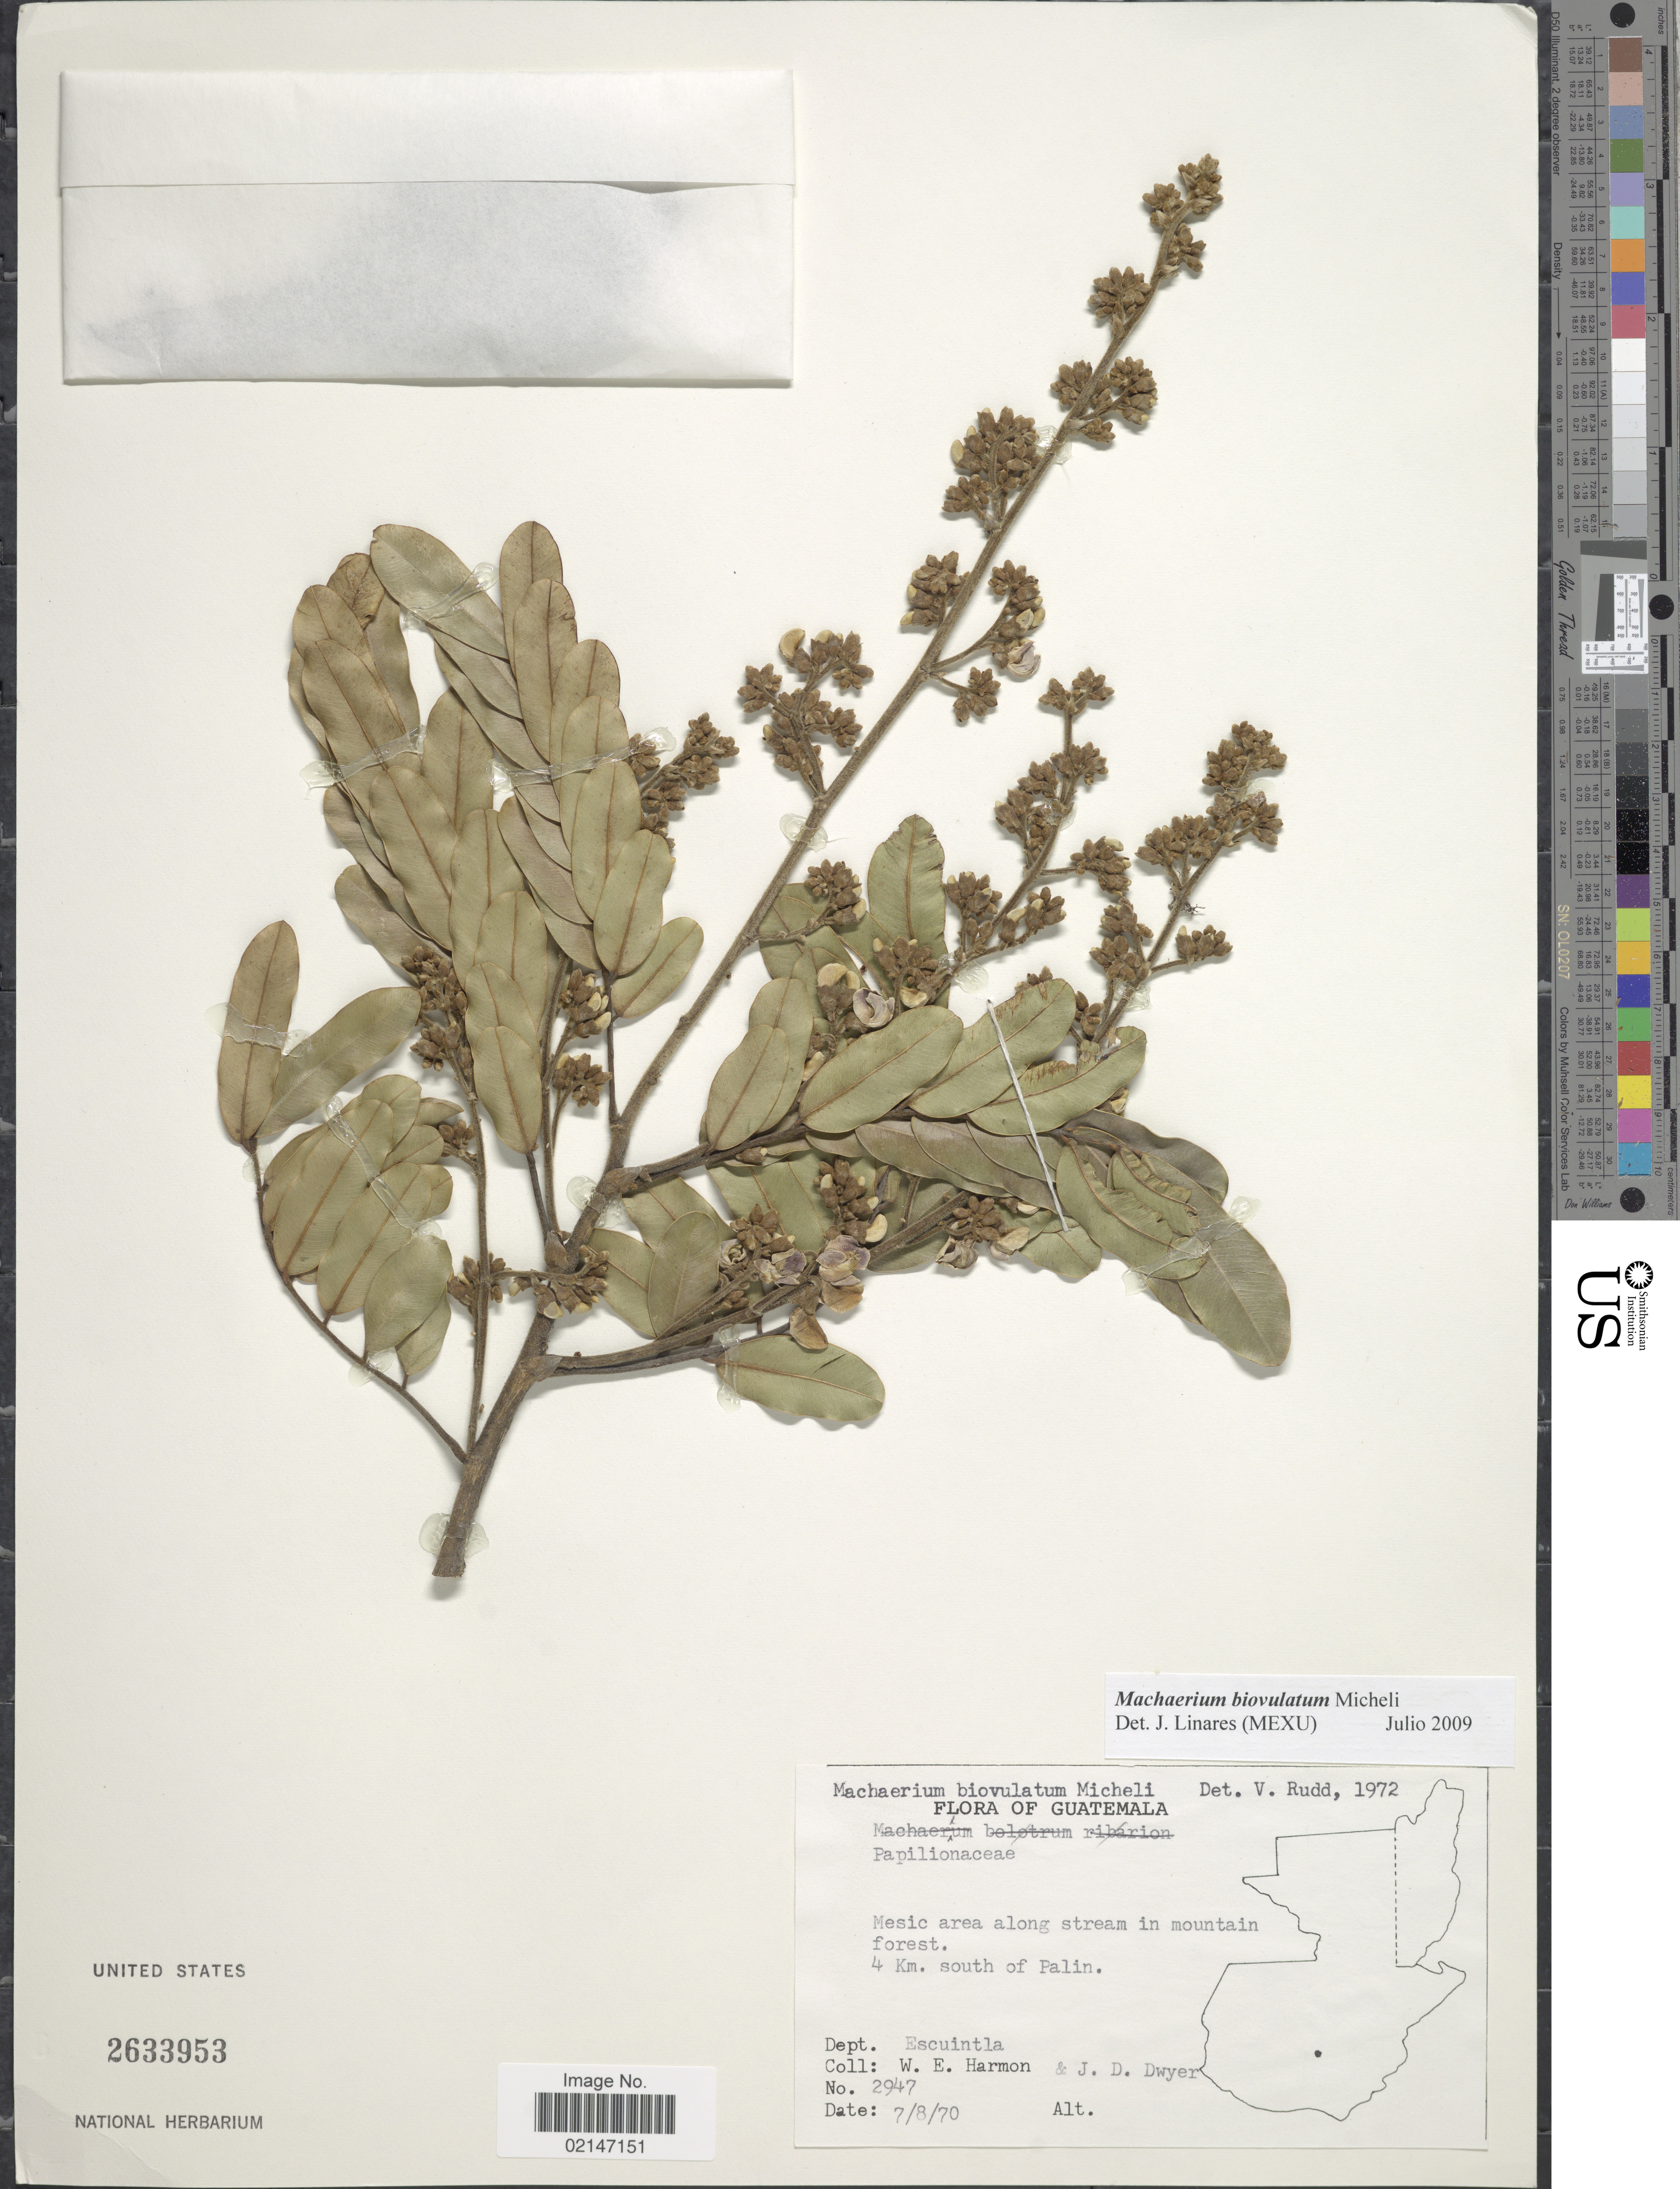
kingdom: Plantae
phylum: Tracheophyta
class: Magnoliopsida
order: Fabales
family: Fabaceae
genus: Machaerium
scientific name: Machaerium biovulatum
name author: Micheli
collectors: W. E. Harmon & J. D. Dwyer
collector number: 2947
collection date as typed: Transcribed d/m/y: 7/8/70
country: Guatemala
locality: Mesic area along stream in mountain forest, 4 km. south of Palin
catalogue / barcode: US 2633953